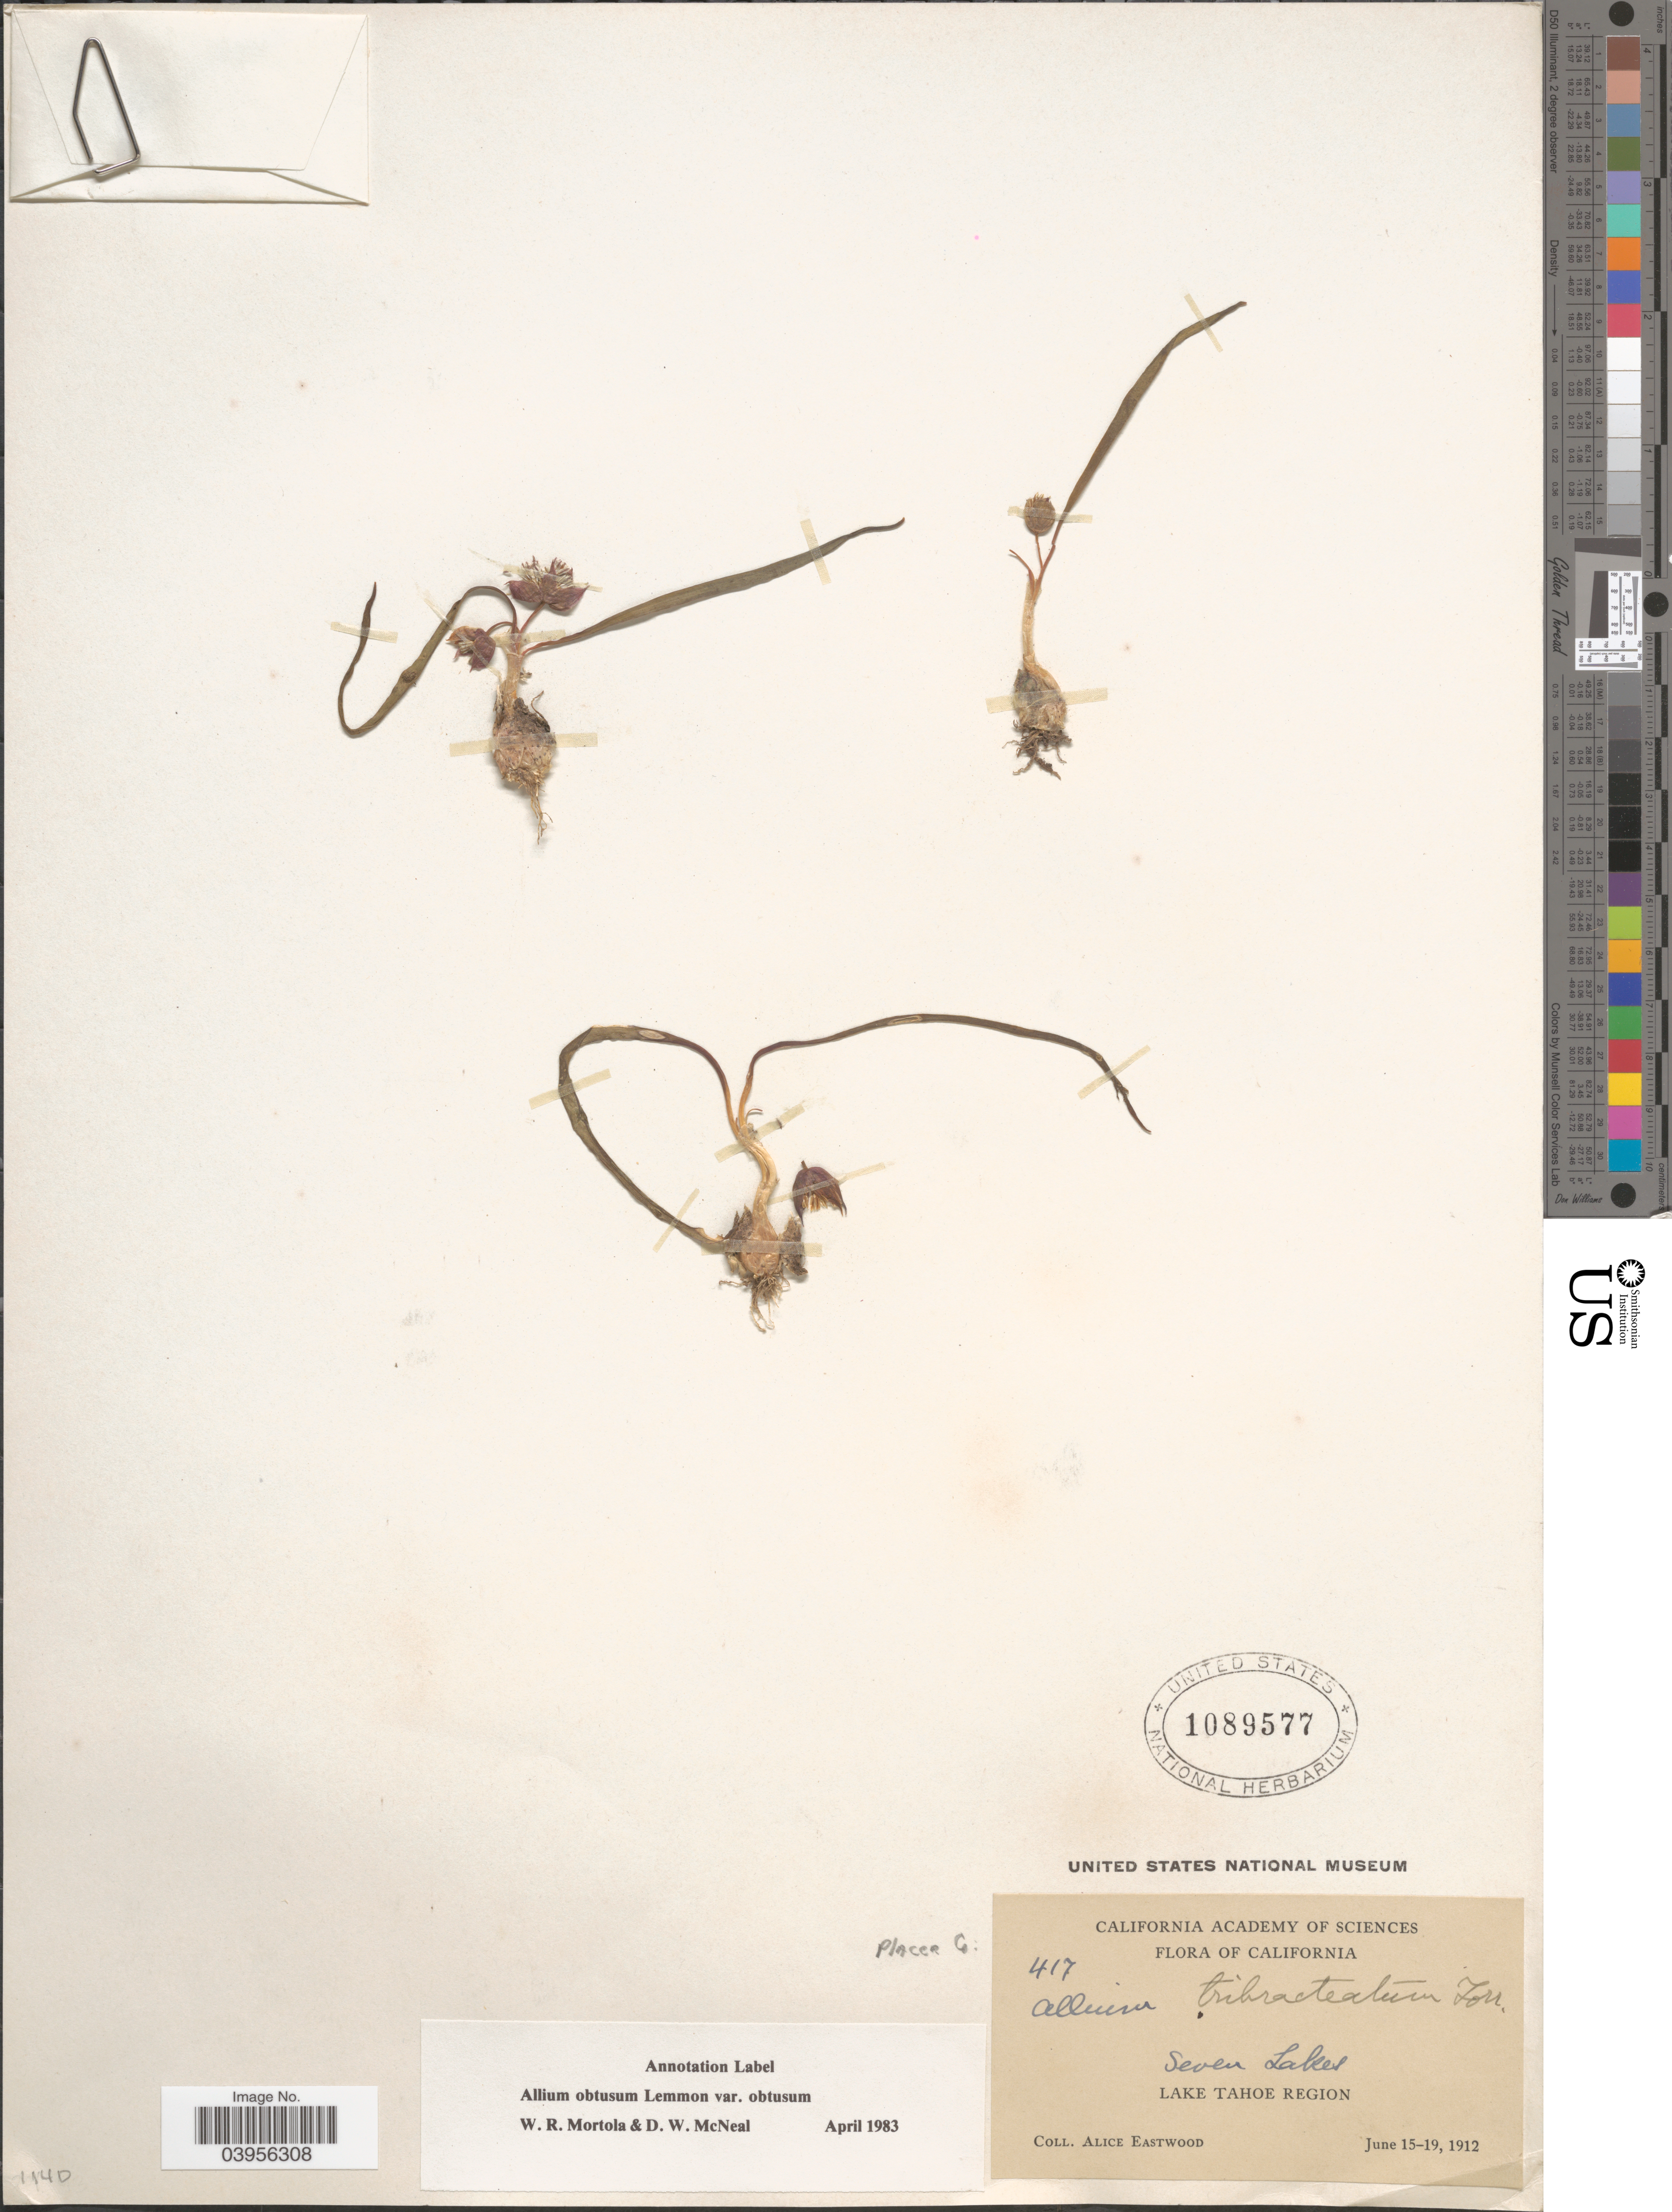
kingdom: Plantae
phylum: Tracheophyta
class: Liliopsida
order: Asparagales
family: Amaryllidaceae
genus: Allium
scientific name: Allium obtusum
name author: Lemmon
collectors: A. Eastwood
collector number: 417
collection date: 1912-06-15/1912-06-19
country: United States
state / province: California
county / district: Placer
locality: Placer Co. Seven Lakes. Lake Tahoe Region.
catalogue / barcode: US 1089577